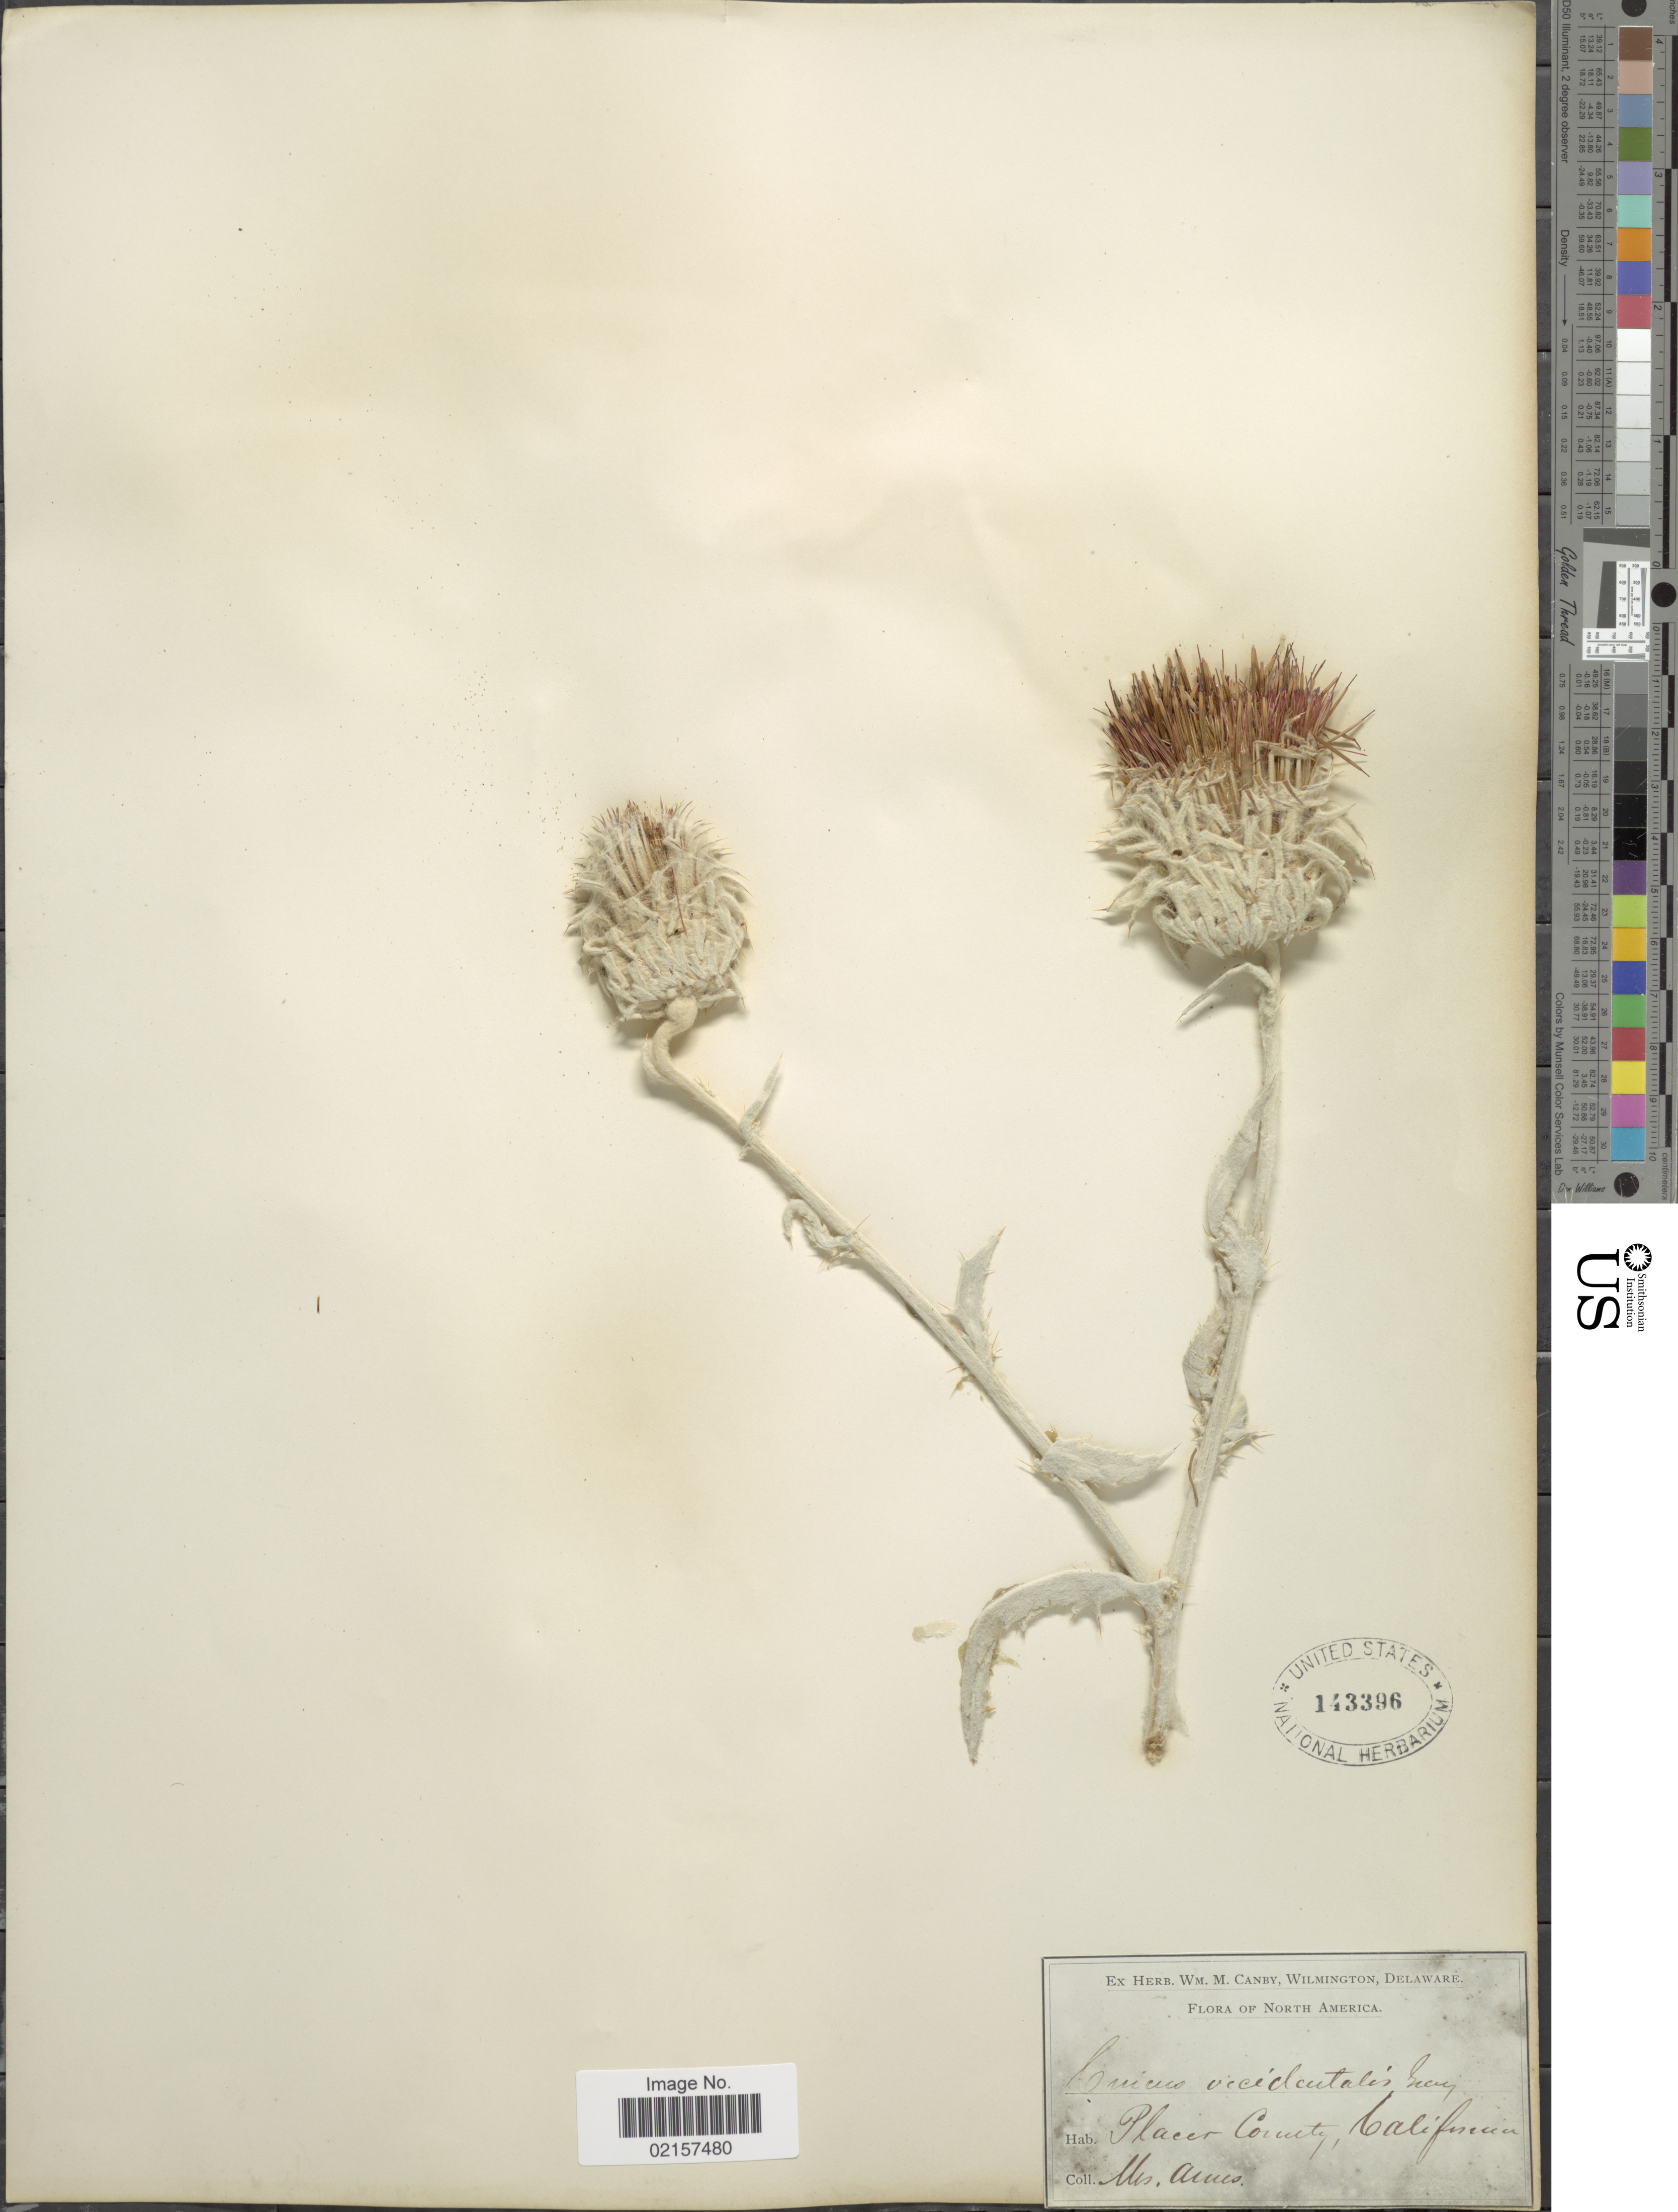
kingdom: Plantae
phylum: Tracheophyta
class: Magnoliopsida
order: Asterales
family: Asteraceae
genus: Cirsium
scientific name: Cirsium occidentale subsp. candidissimum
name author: (Greene) Petr.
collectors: -- Ames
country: United States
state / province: California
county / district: Placer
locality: North America, Placer County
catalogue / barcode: US 143396